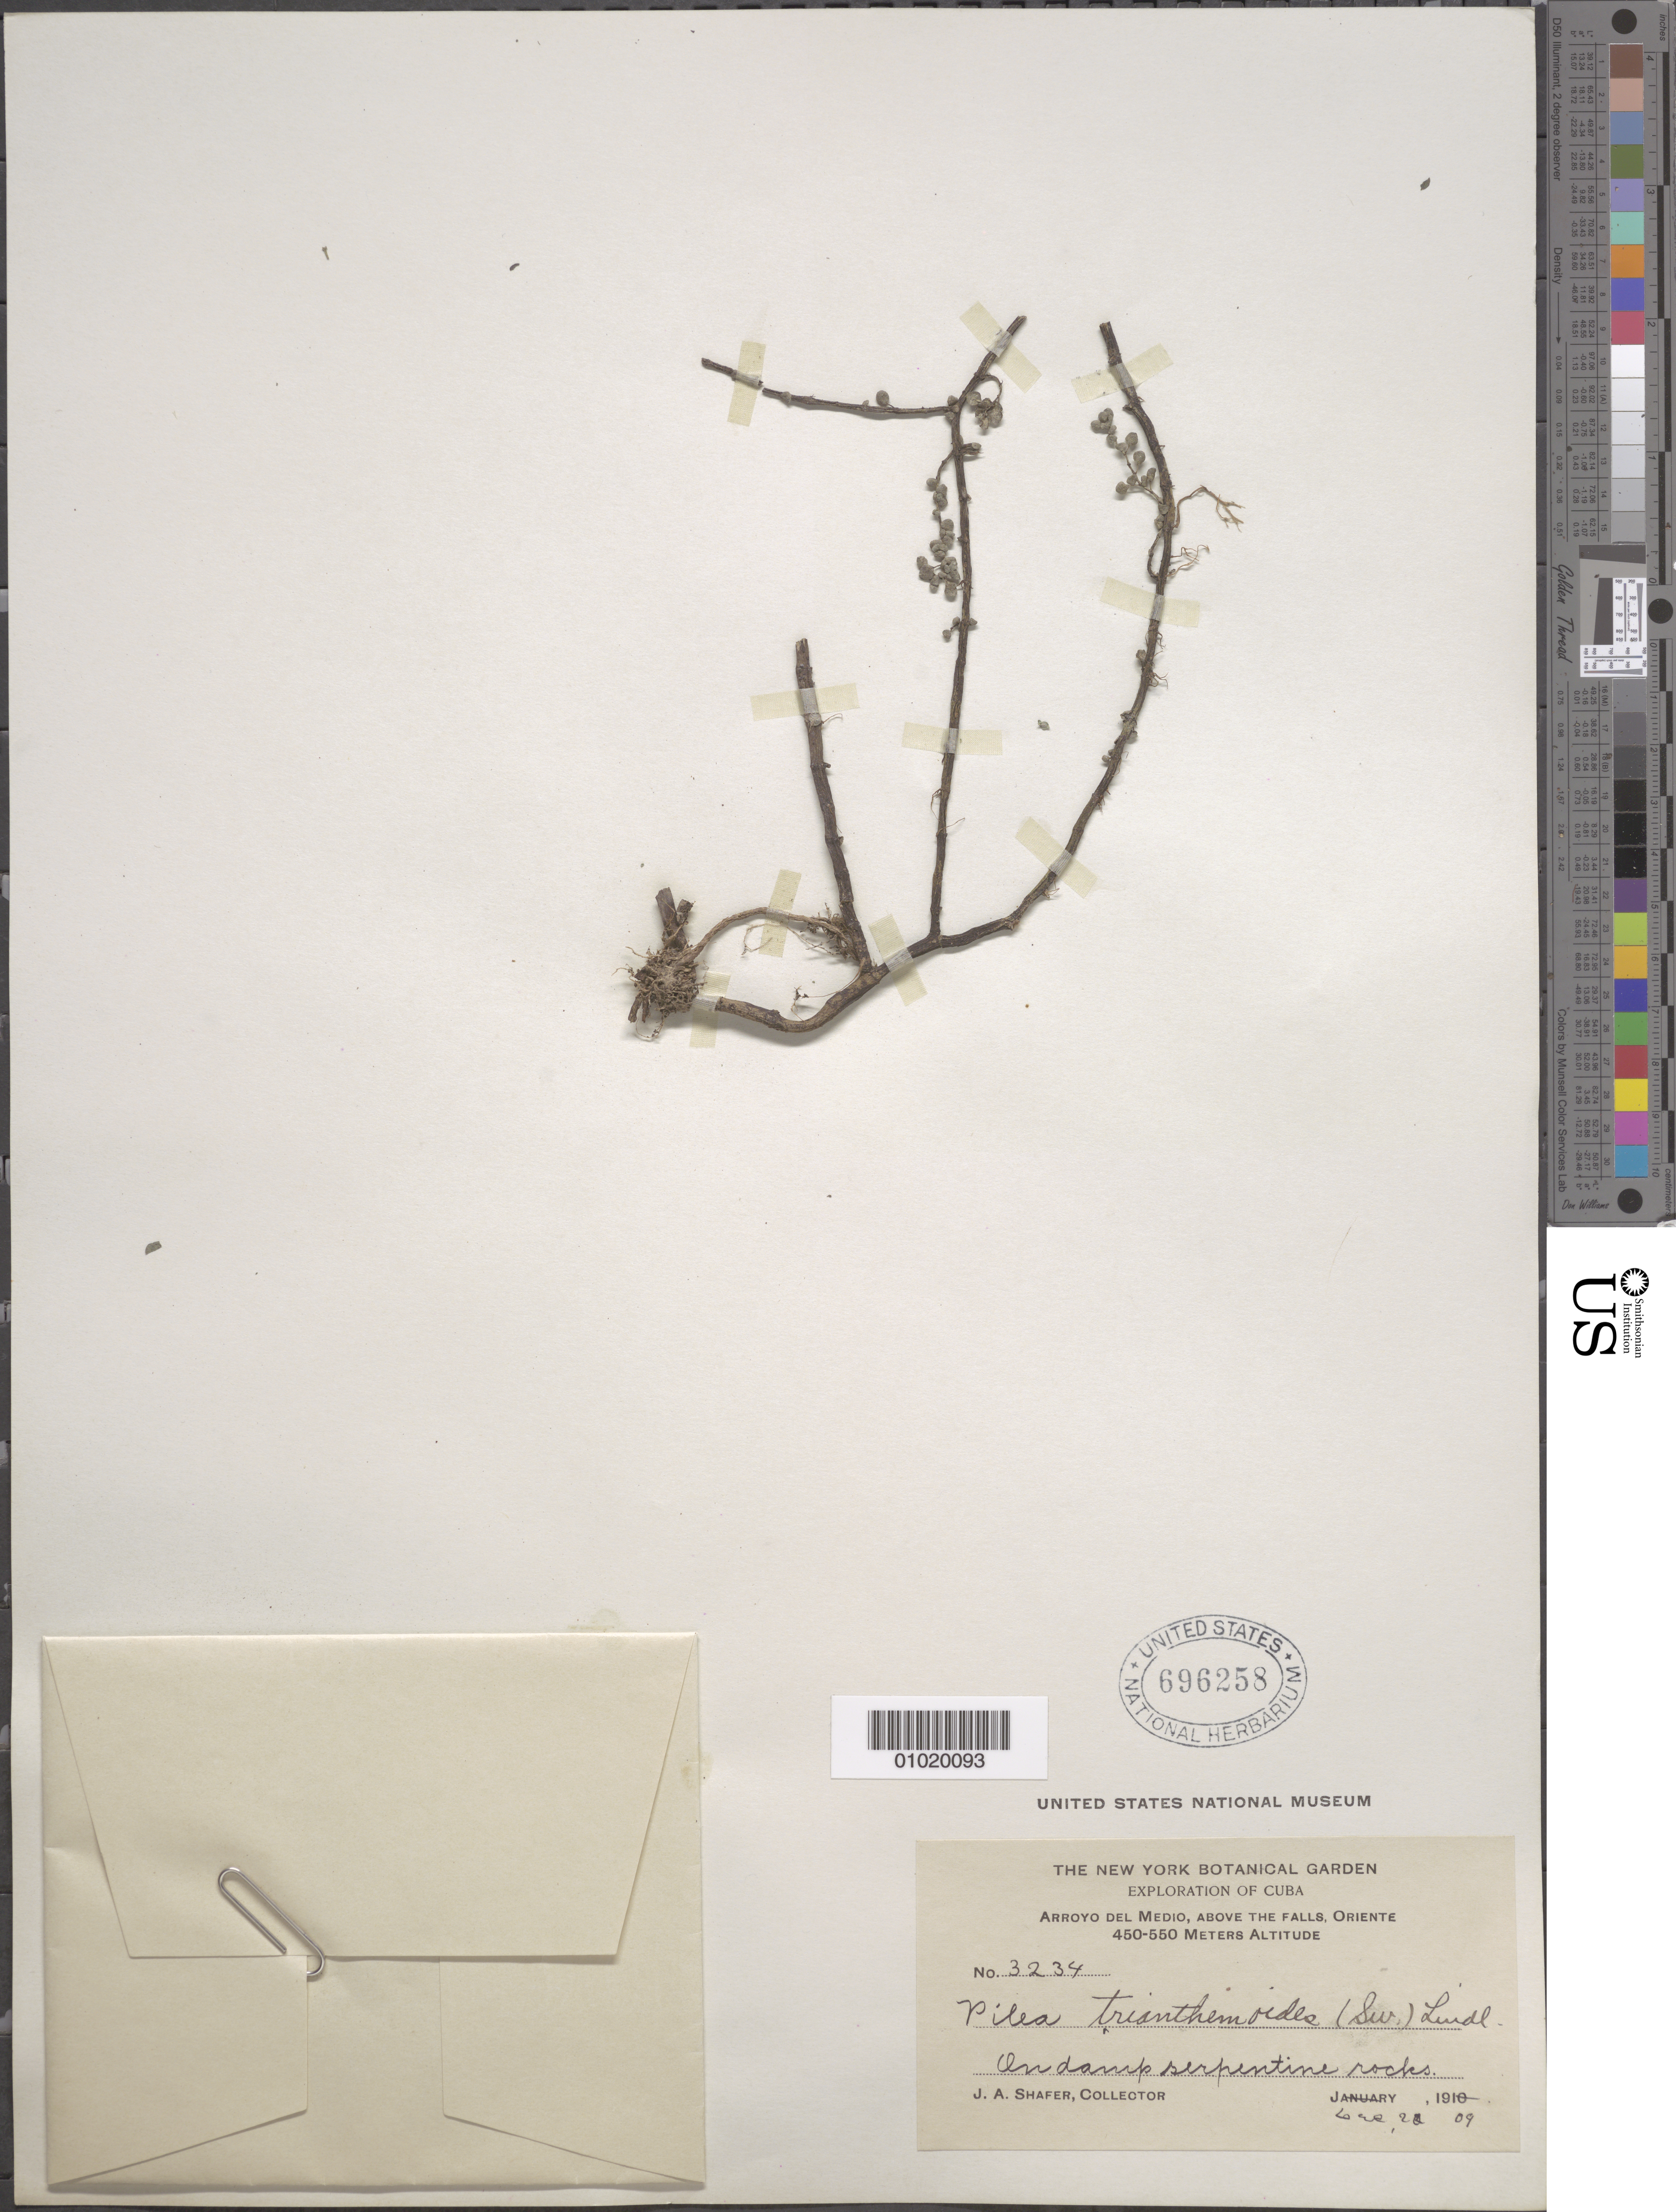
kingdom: Plantae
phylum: Tracheophyta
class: Magnoliopsida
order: Rosales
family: Urticaceae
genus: Pilea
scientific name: Pilea trianthemoides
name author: (Sw.) Lindl.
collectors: J. A. Shafer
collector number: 3234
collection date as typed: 20 Dec 1909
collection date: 1909-12-20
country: Cuba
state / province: Holguín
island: Cuba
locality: Arroyo del medio, above the falls On damp serpentine rocks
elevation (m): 450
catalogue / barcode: US 696258